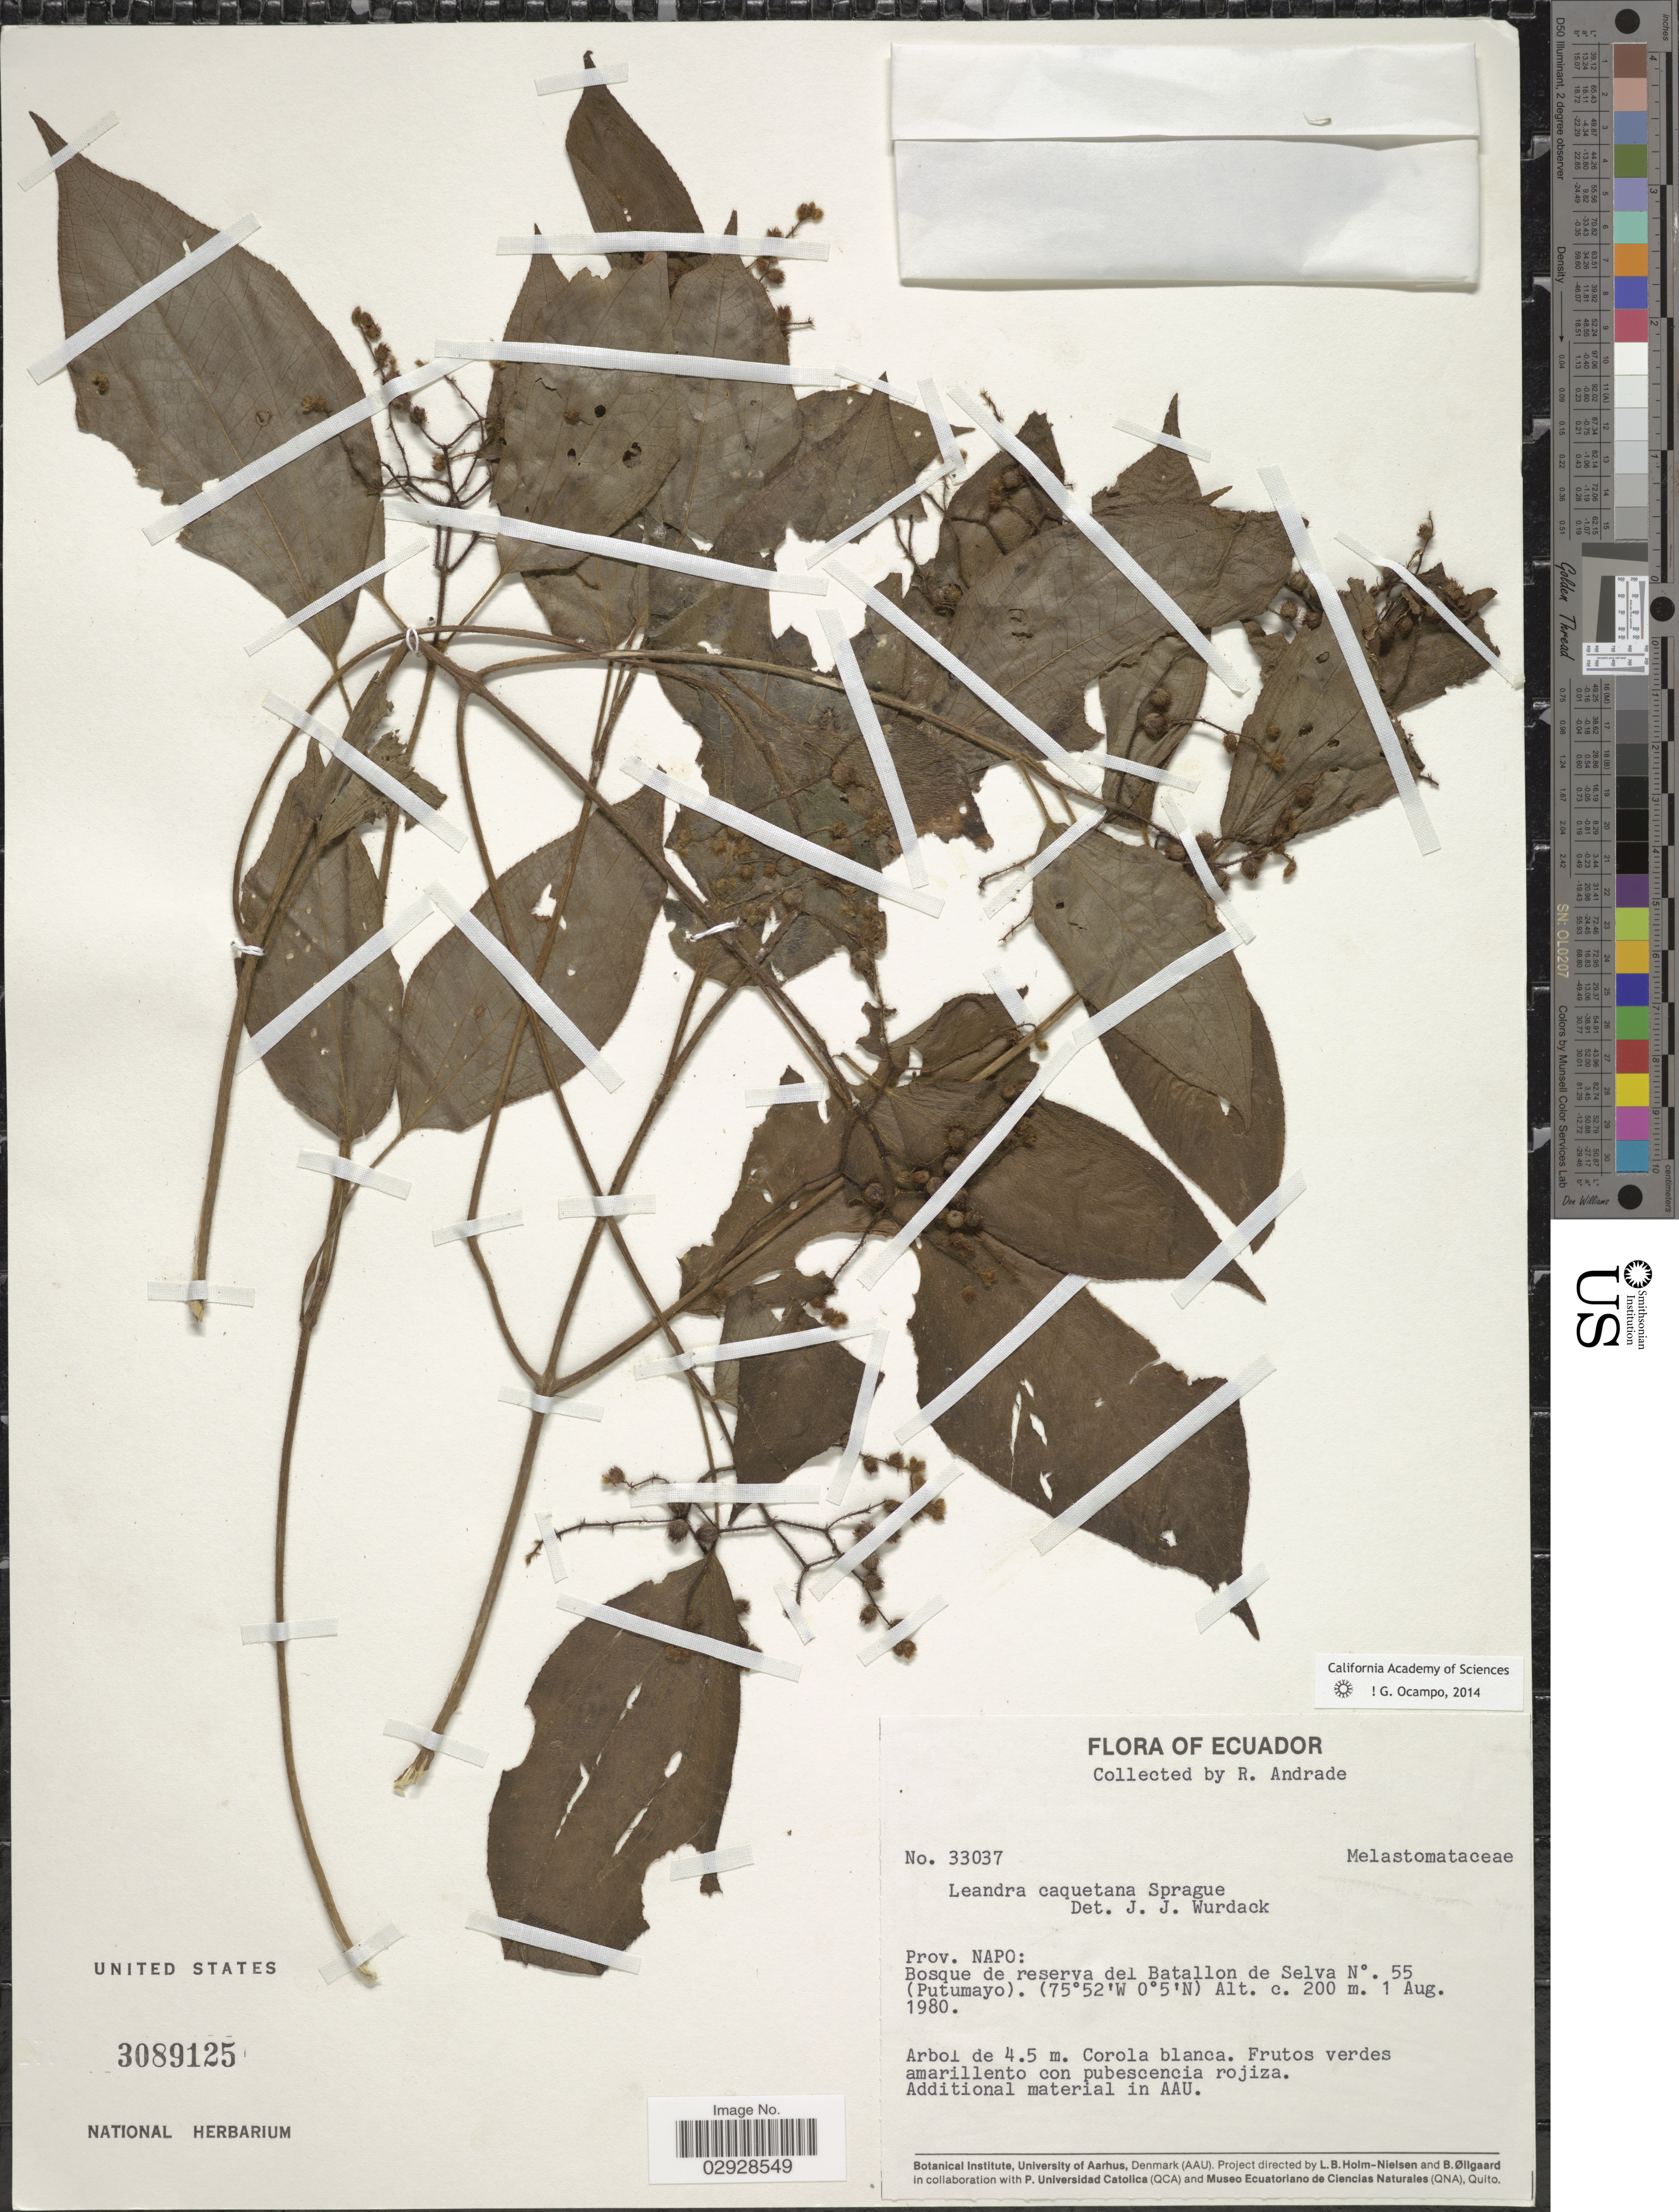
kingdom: Plantae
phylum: Tracheophyta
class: Magnoliopsida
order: Myrtales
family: Melastomataceae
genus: Leandra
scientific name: Leandra caquetana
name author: Sprague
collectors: R. Andrade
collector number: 33037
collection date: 1980-08-01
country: Ecuador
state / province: Napo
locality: Bosque de reserva del Batallon de Selva.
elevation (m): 200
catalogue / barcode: US 3089125